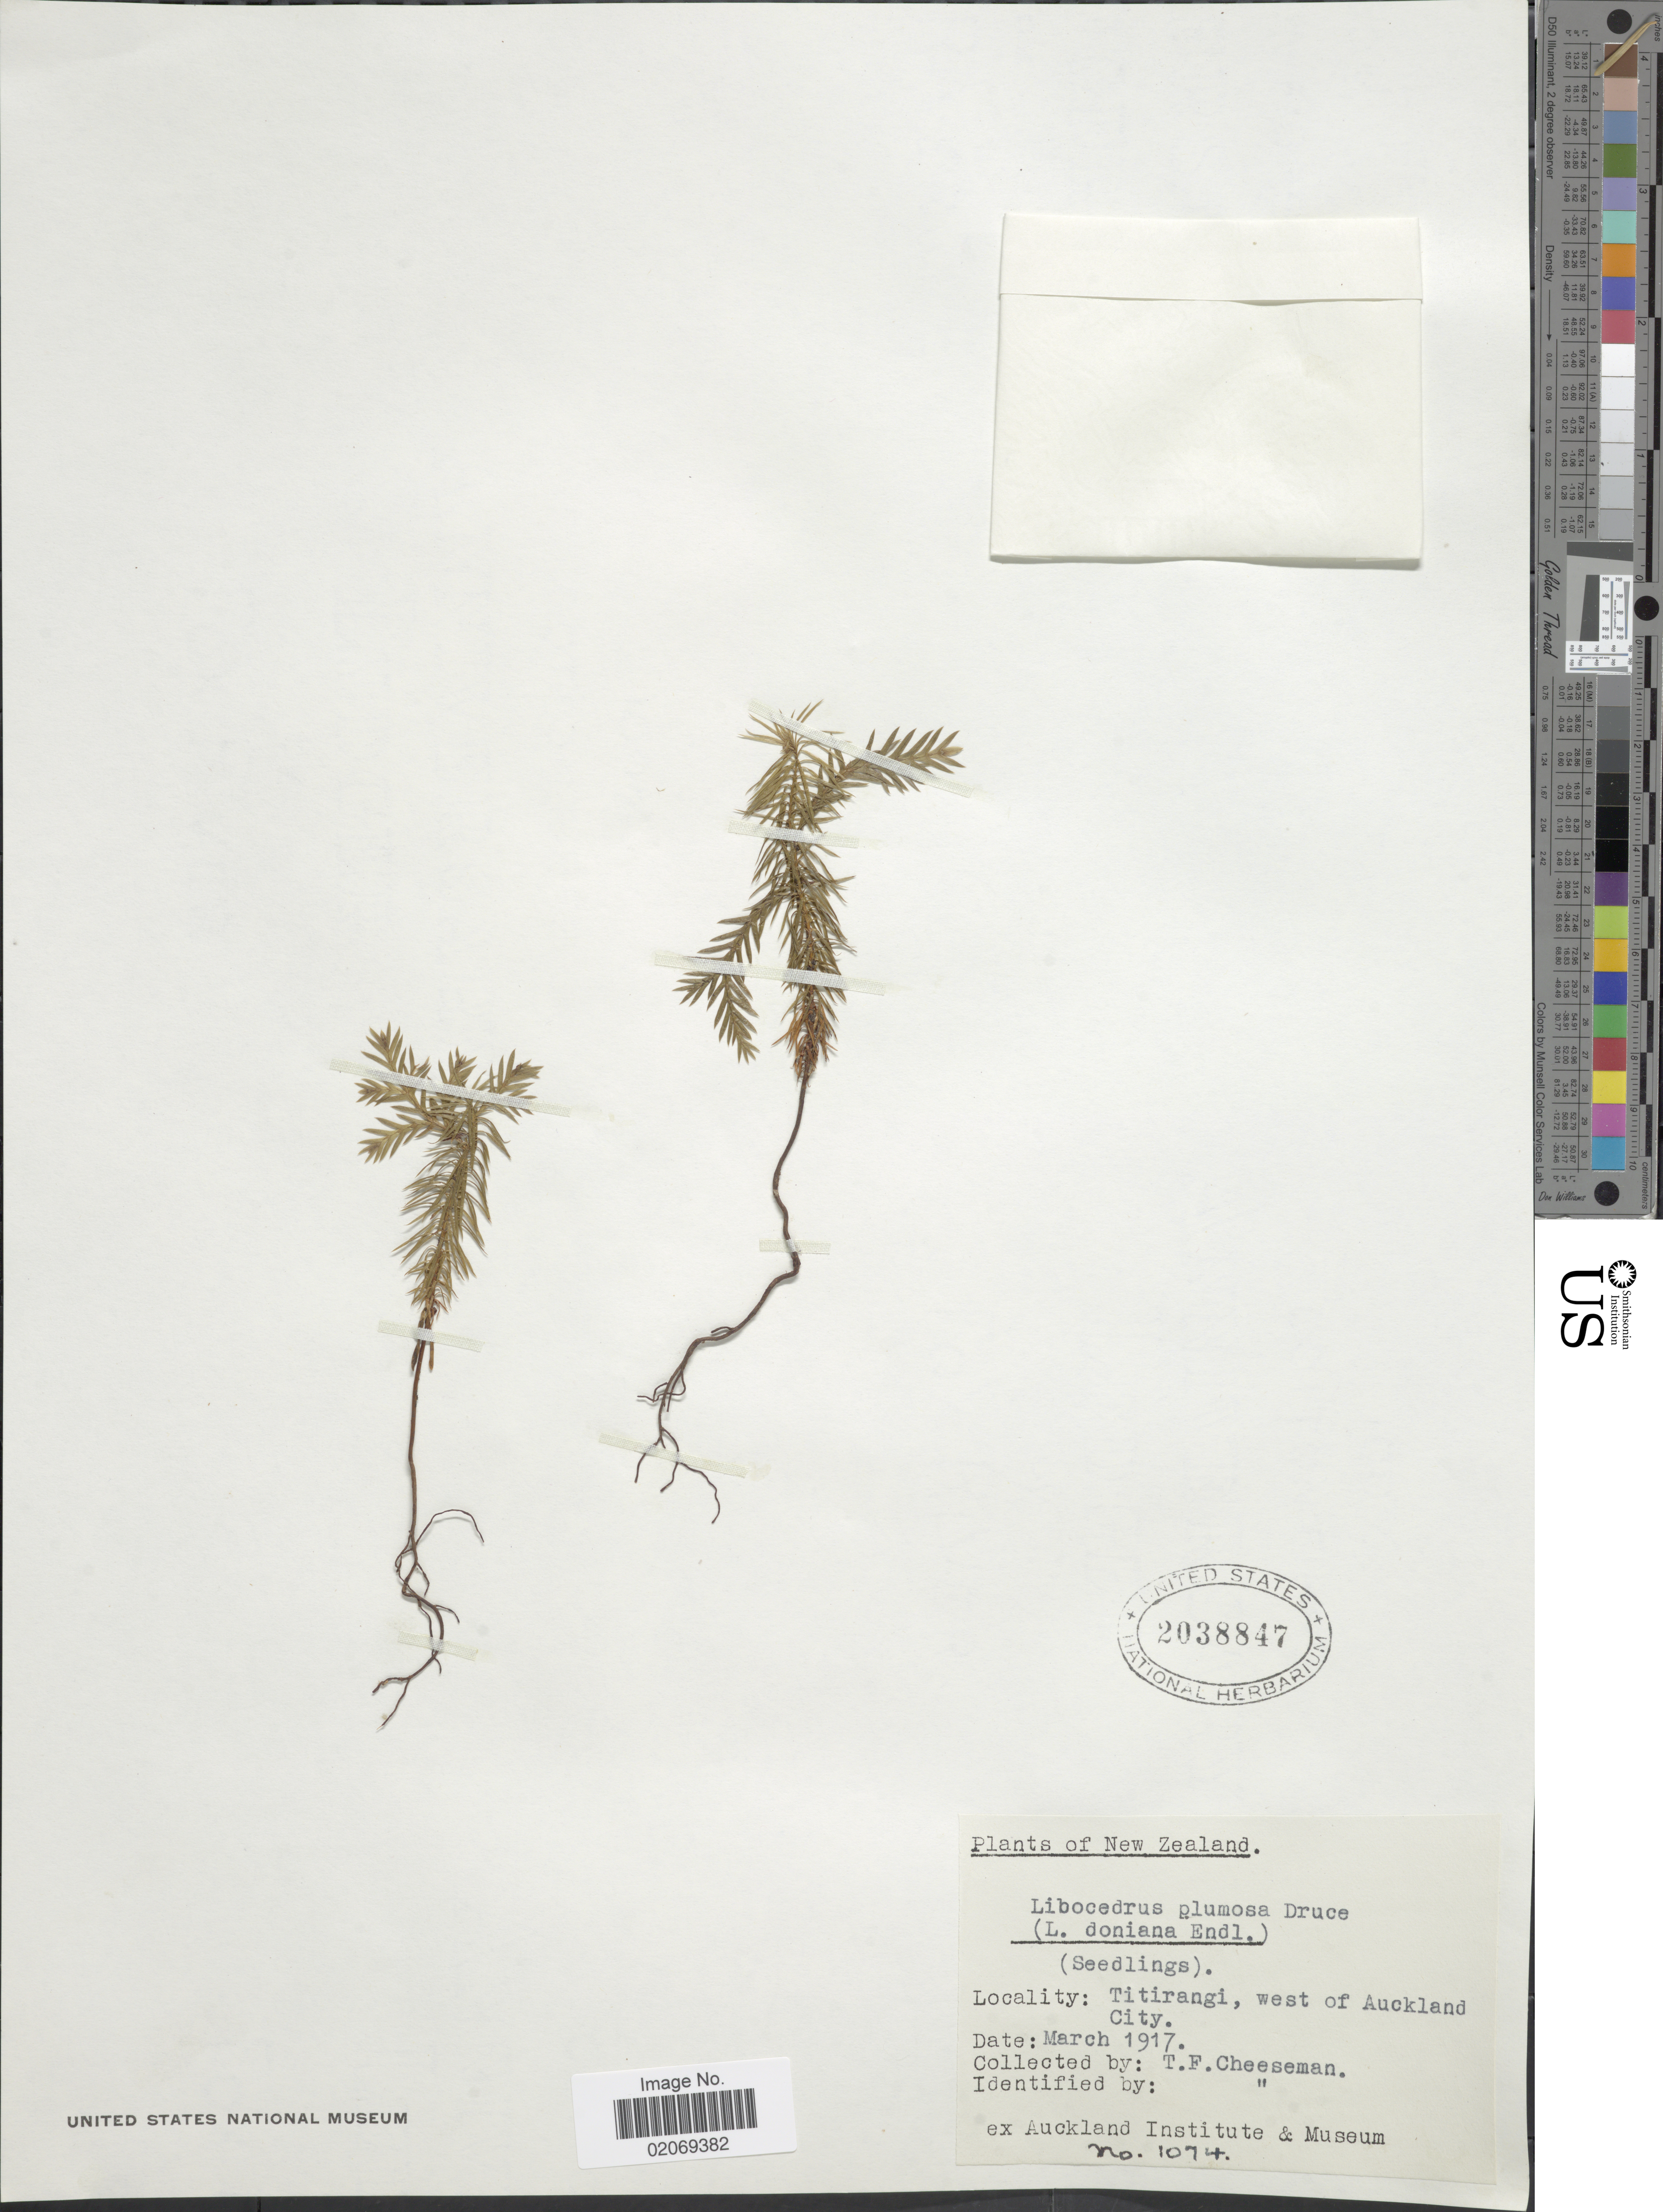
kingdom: Plantae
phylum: Tracheophyta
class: Pinopsida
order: Pinales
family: Cupressaceae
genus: Libocedrus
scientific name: Libocedrus plumosa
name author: (D. Don) Druce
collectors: T. F. Cheeseman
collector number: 1074*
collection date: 1917-03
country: New Zealand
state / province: Auckland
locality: Titirangi , west of Auckland City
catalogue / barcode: US 2038847